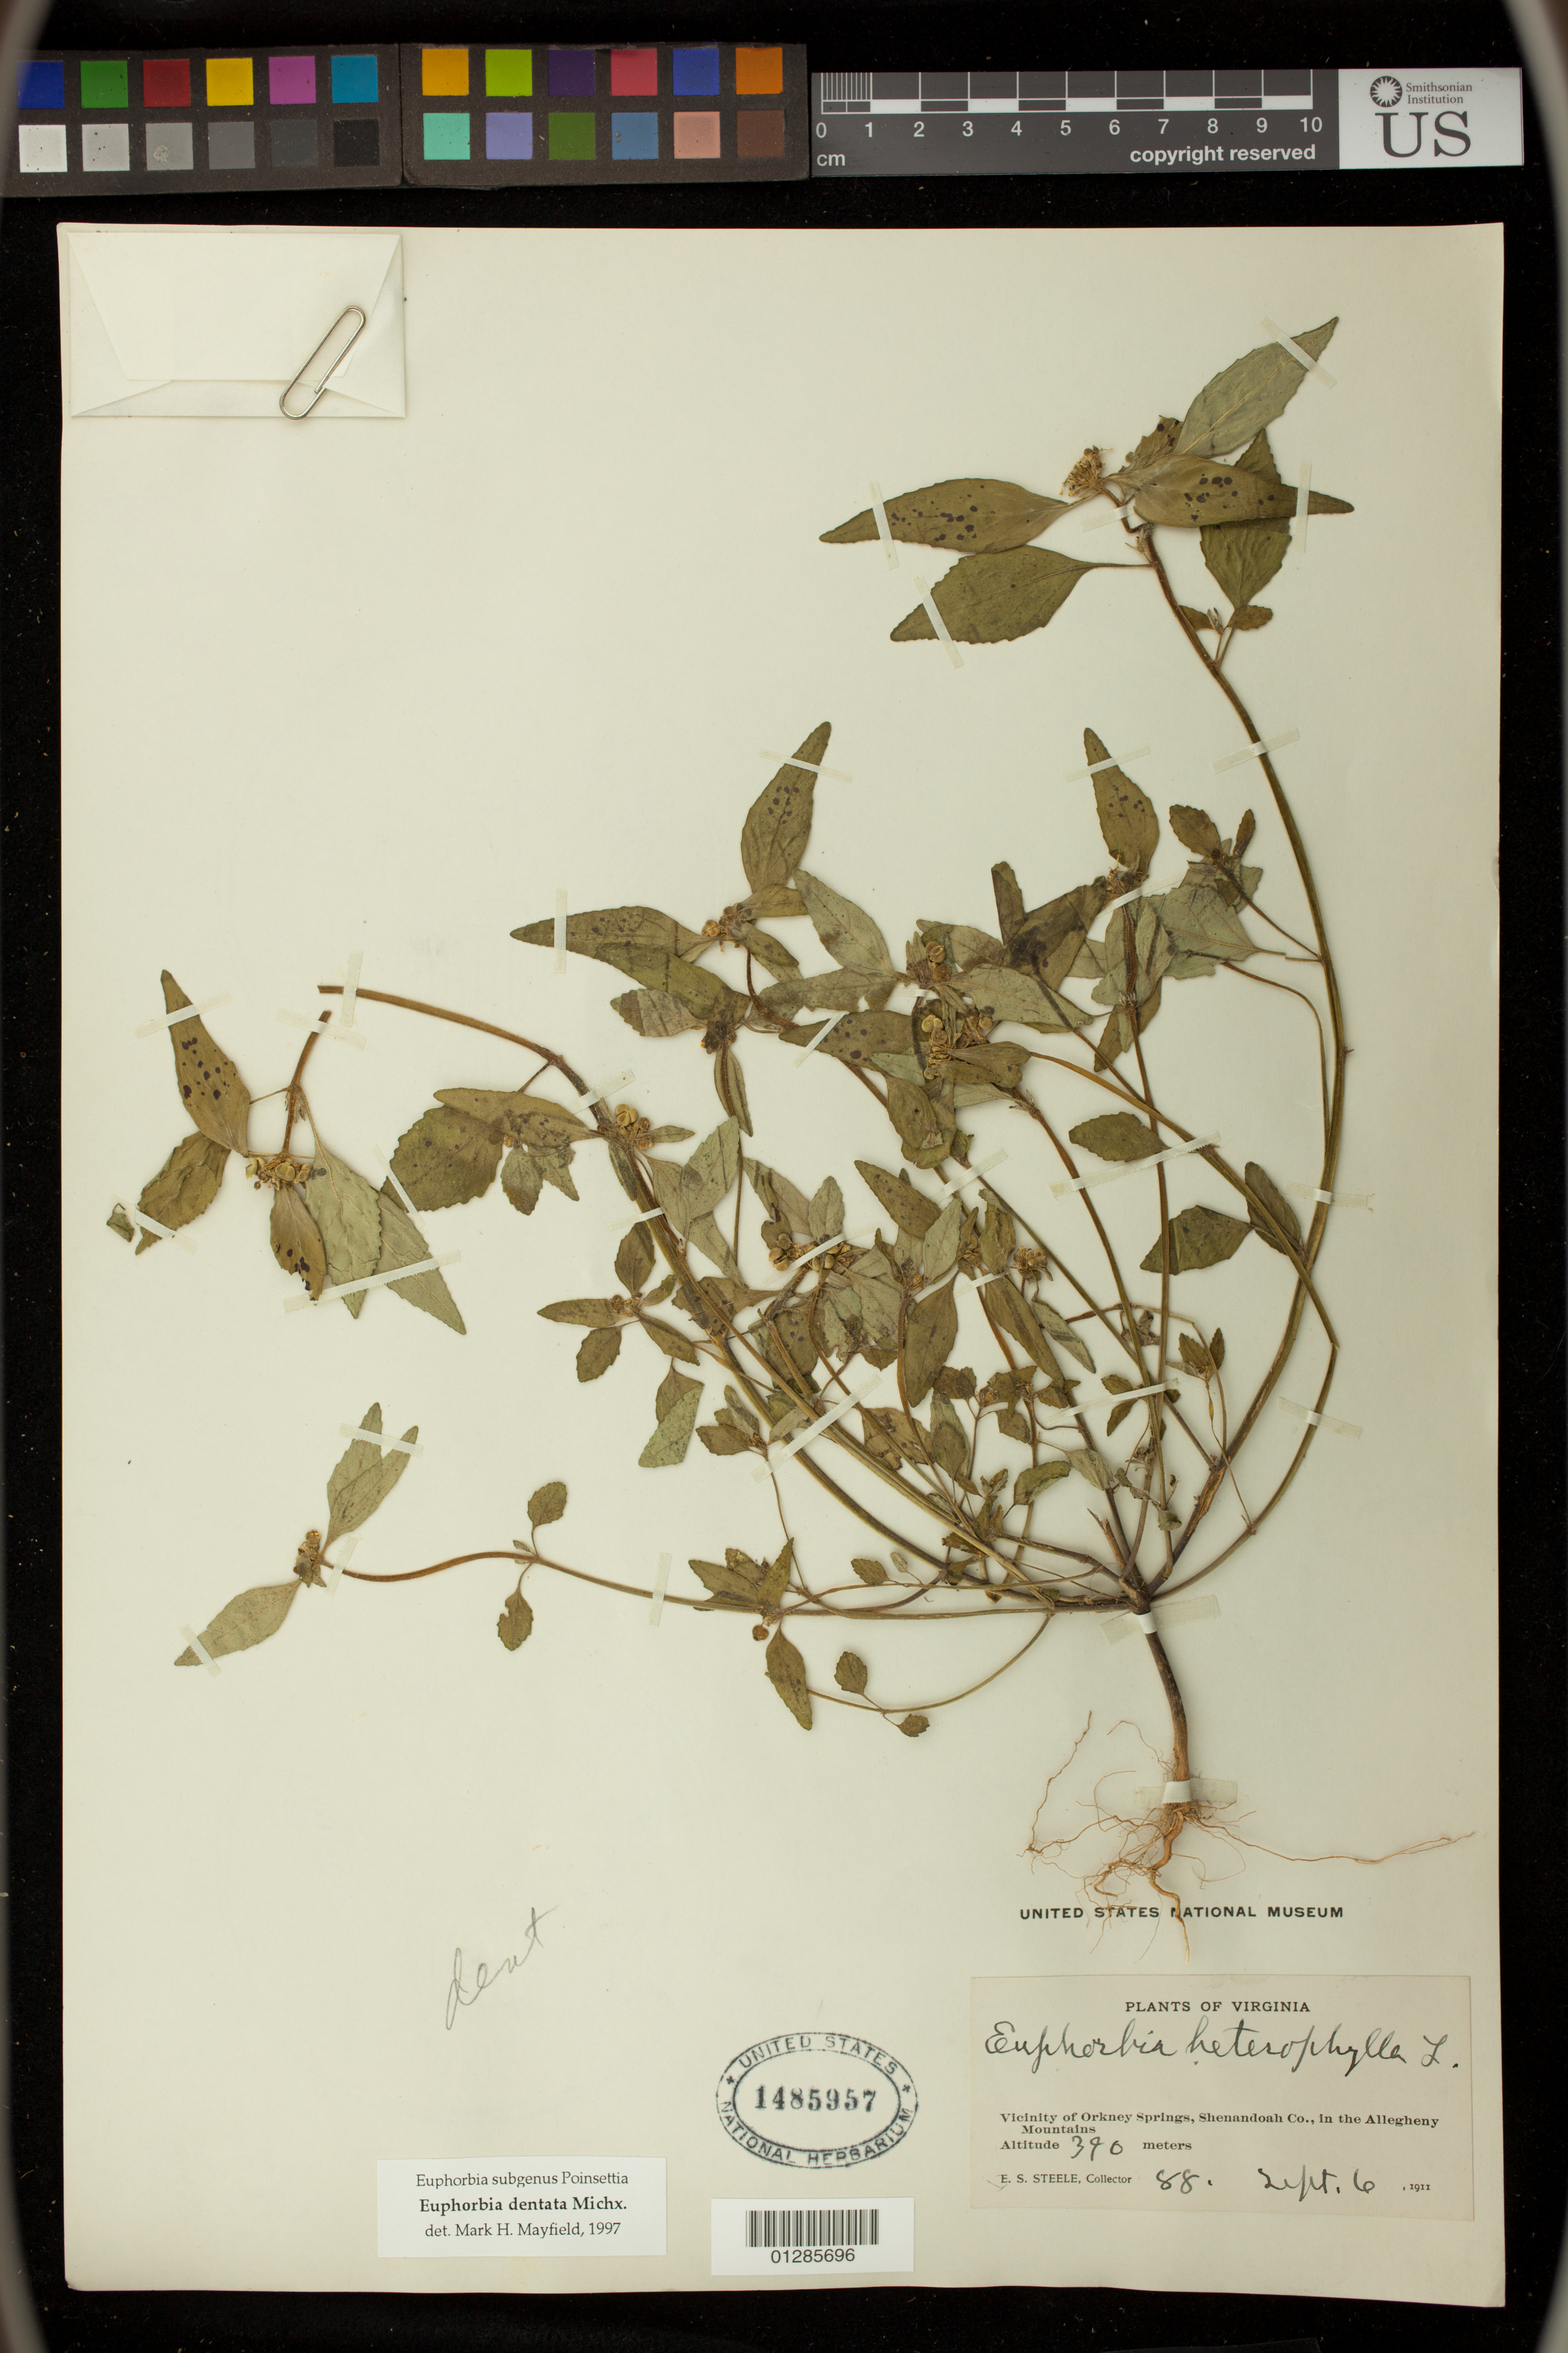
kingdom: Plantae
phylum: Tracheophyta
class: Magnoliopsida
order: Malpighiales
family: Euphorbiaceae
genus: Euphorbia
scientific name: Euphorbia dentata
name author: Michx.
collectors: E. Steele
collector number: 88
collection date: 1911-09-06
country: United States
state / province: Virginia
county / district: Shenandoah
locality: Vicinity of Orkney Springs, in the Allegheny Mountains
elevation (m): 390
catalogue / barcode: US 1485957